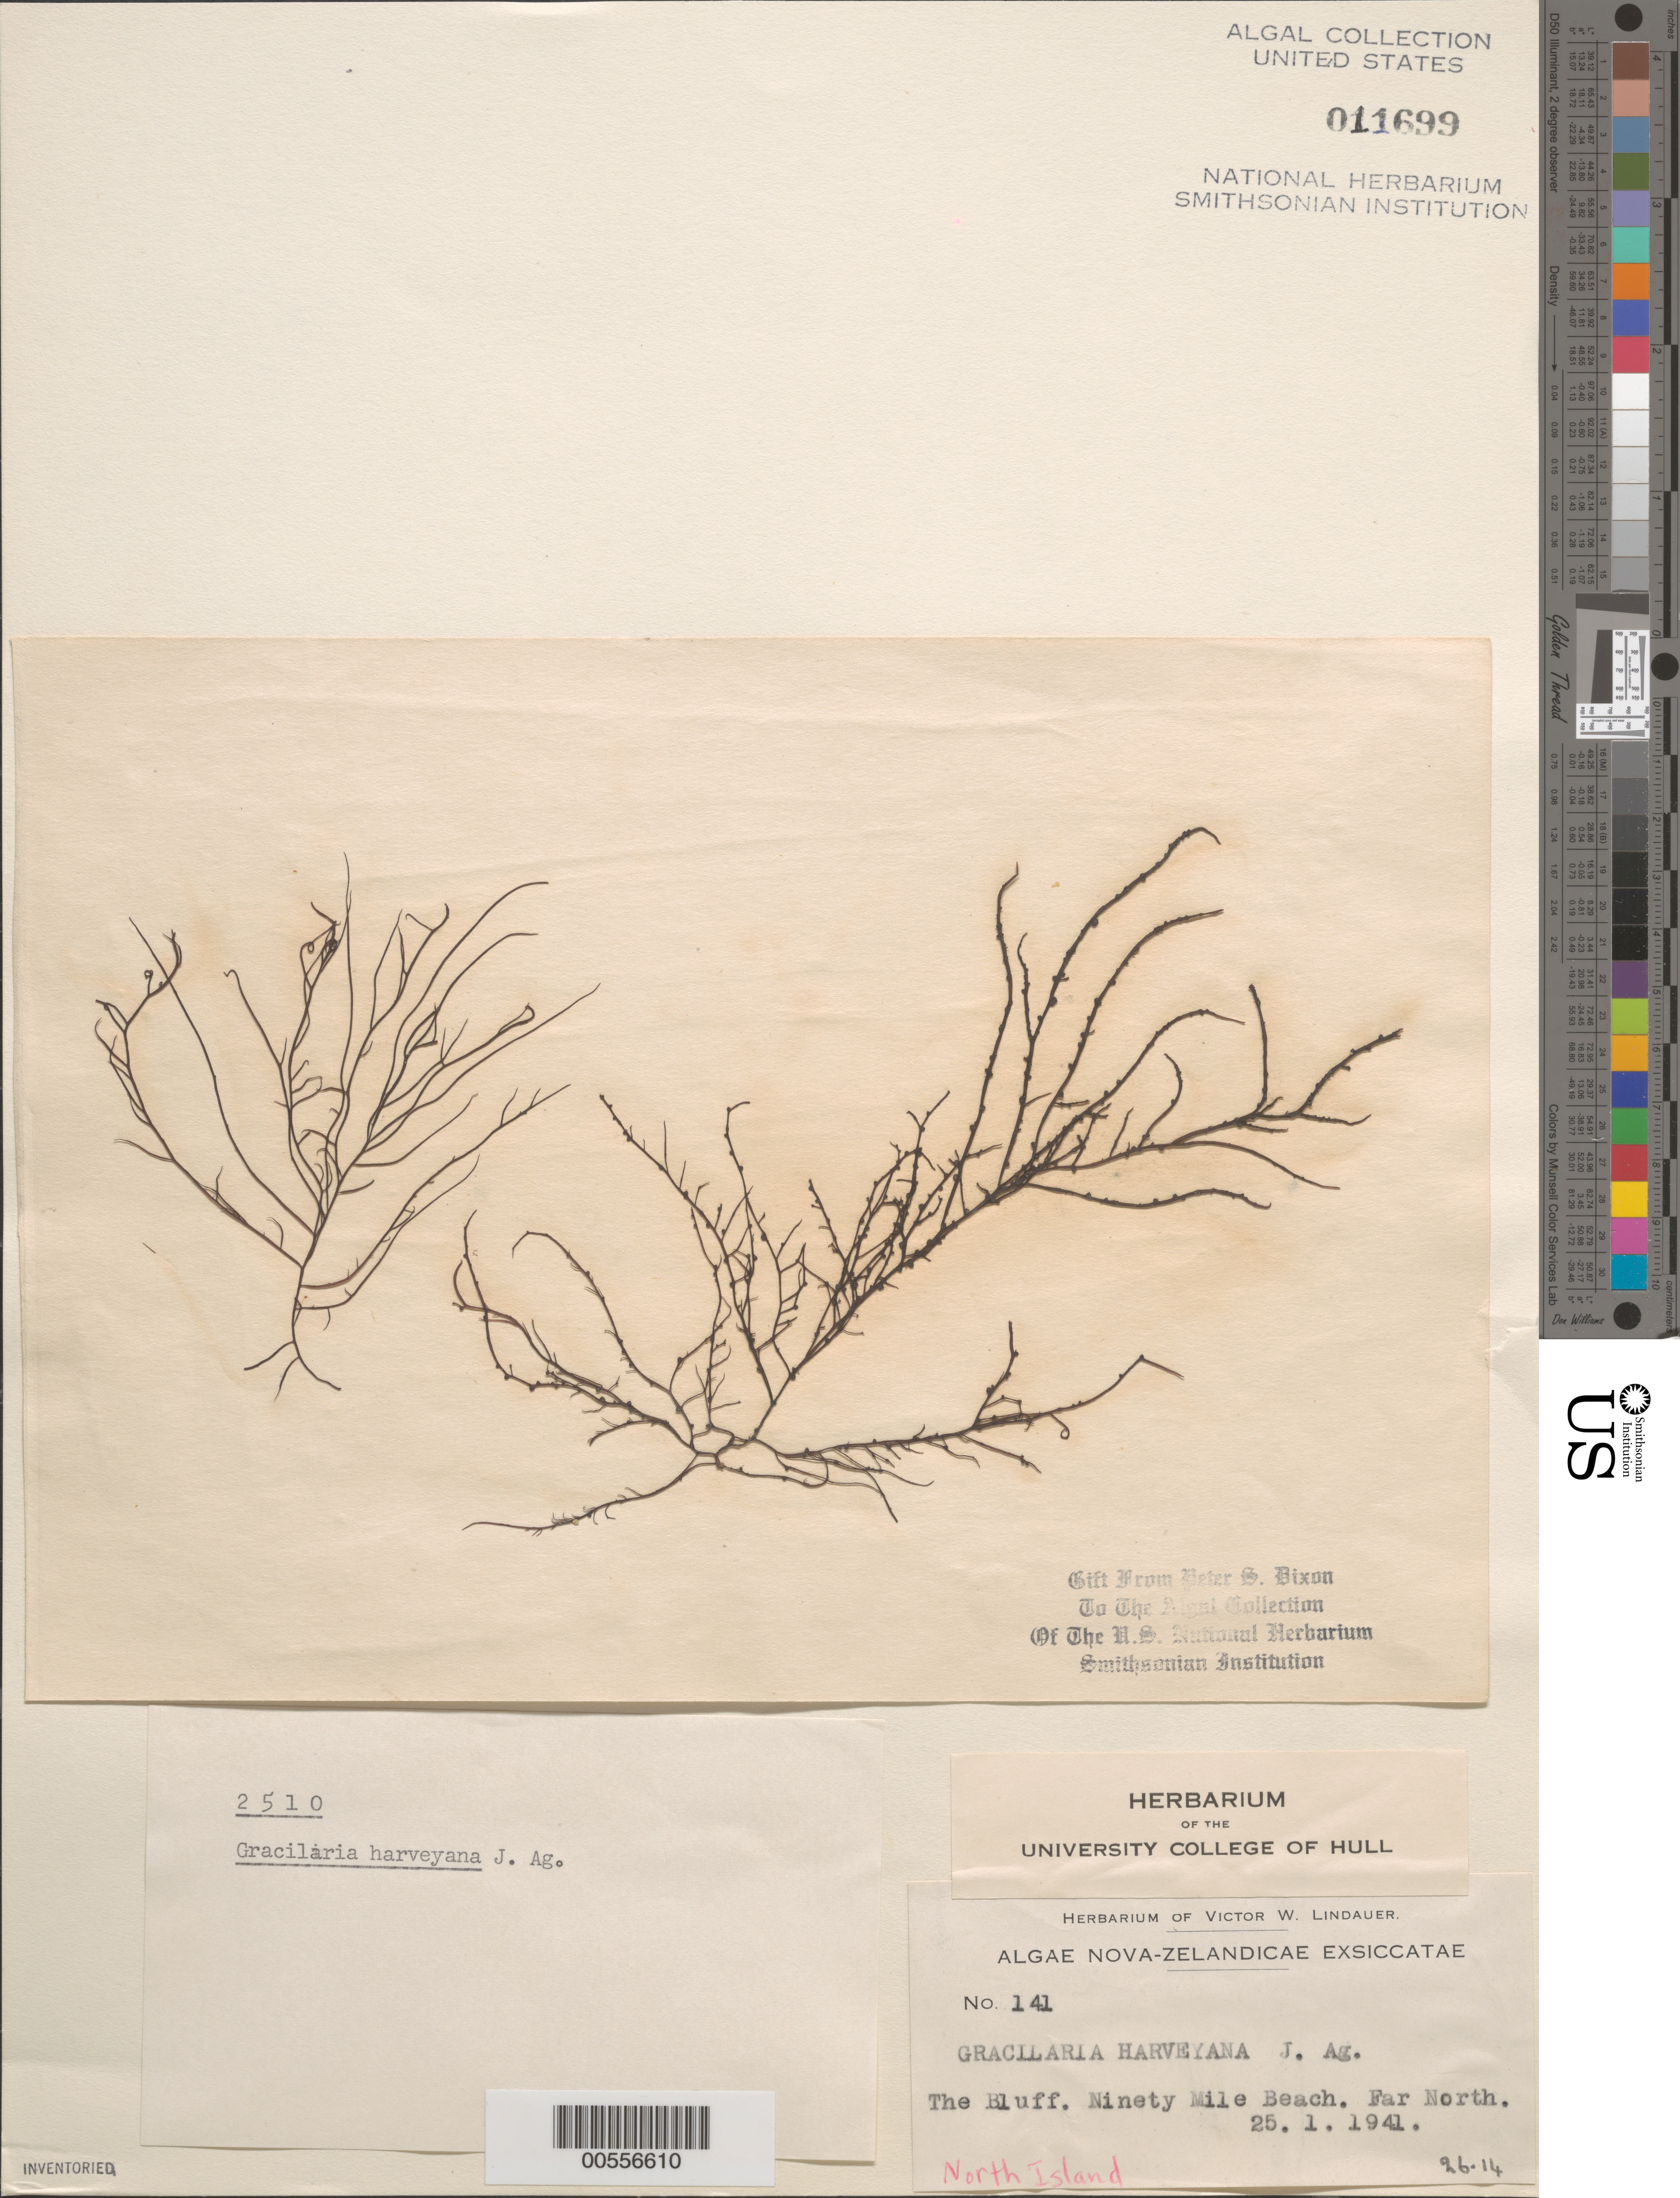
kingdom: Plantae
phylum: Rhodophyta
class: Florideophyceae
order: Gracilariales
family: Gracilariaceae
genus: Gracilaria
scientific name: Gracilaria flagelliformis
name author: (Sonder) Womersley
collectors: V. Lindauer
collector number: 141 & PSD 2510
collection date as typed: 25 Jan 1941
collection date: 1941-01-25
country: New Zealand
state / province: Northland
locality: The bluff, ninety mile beach, far north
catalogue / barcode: US 11699